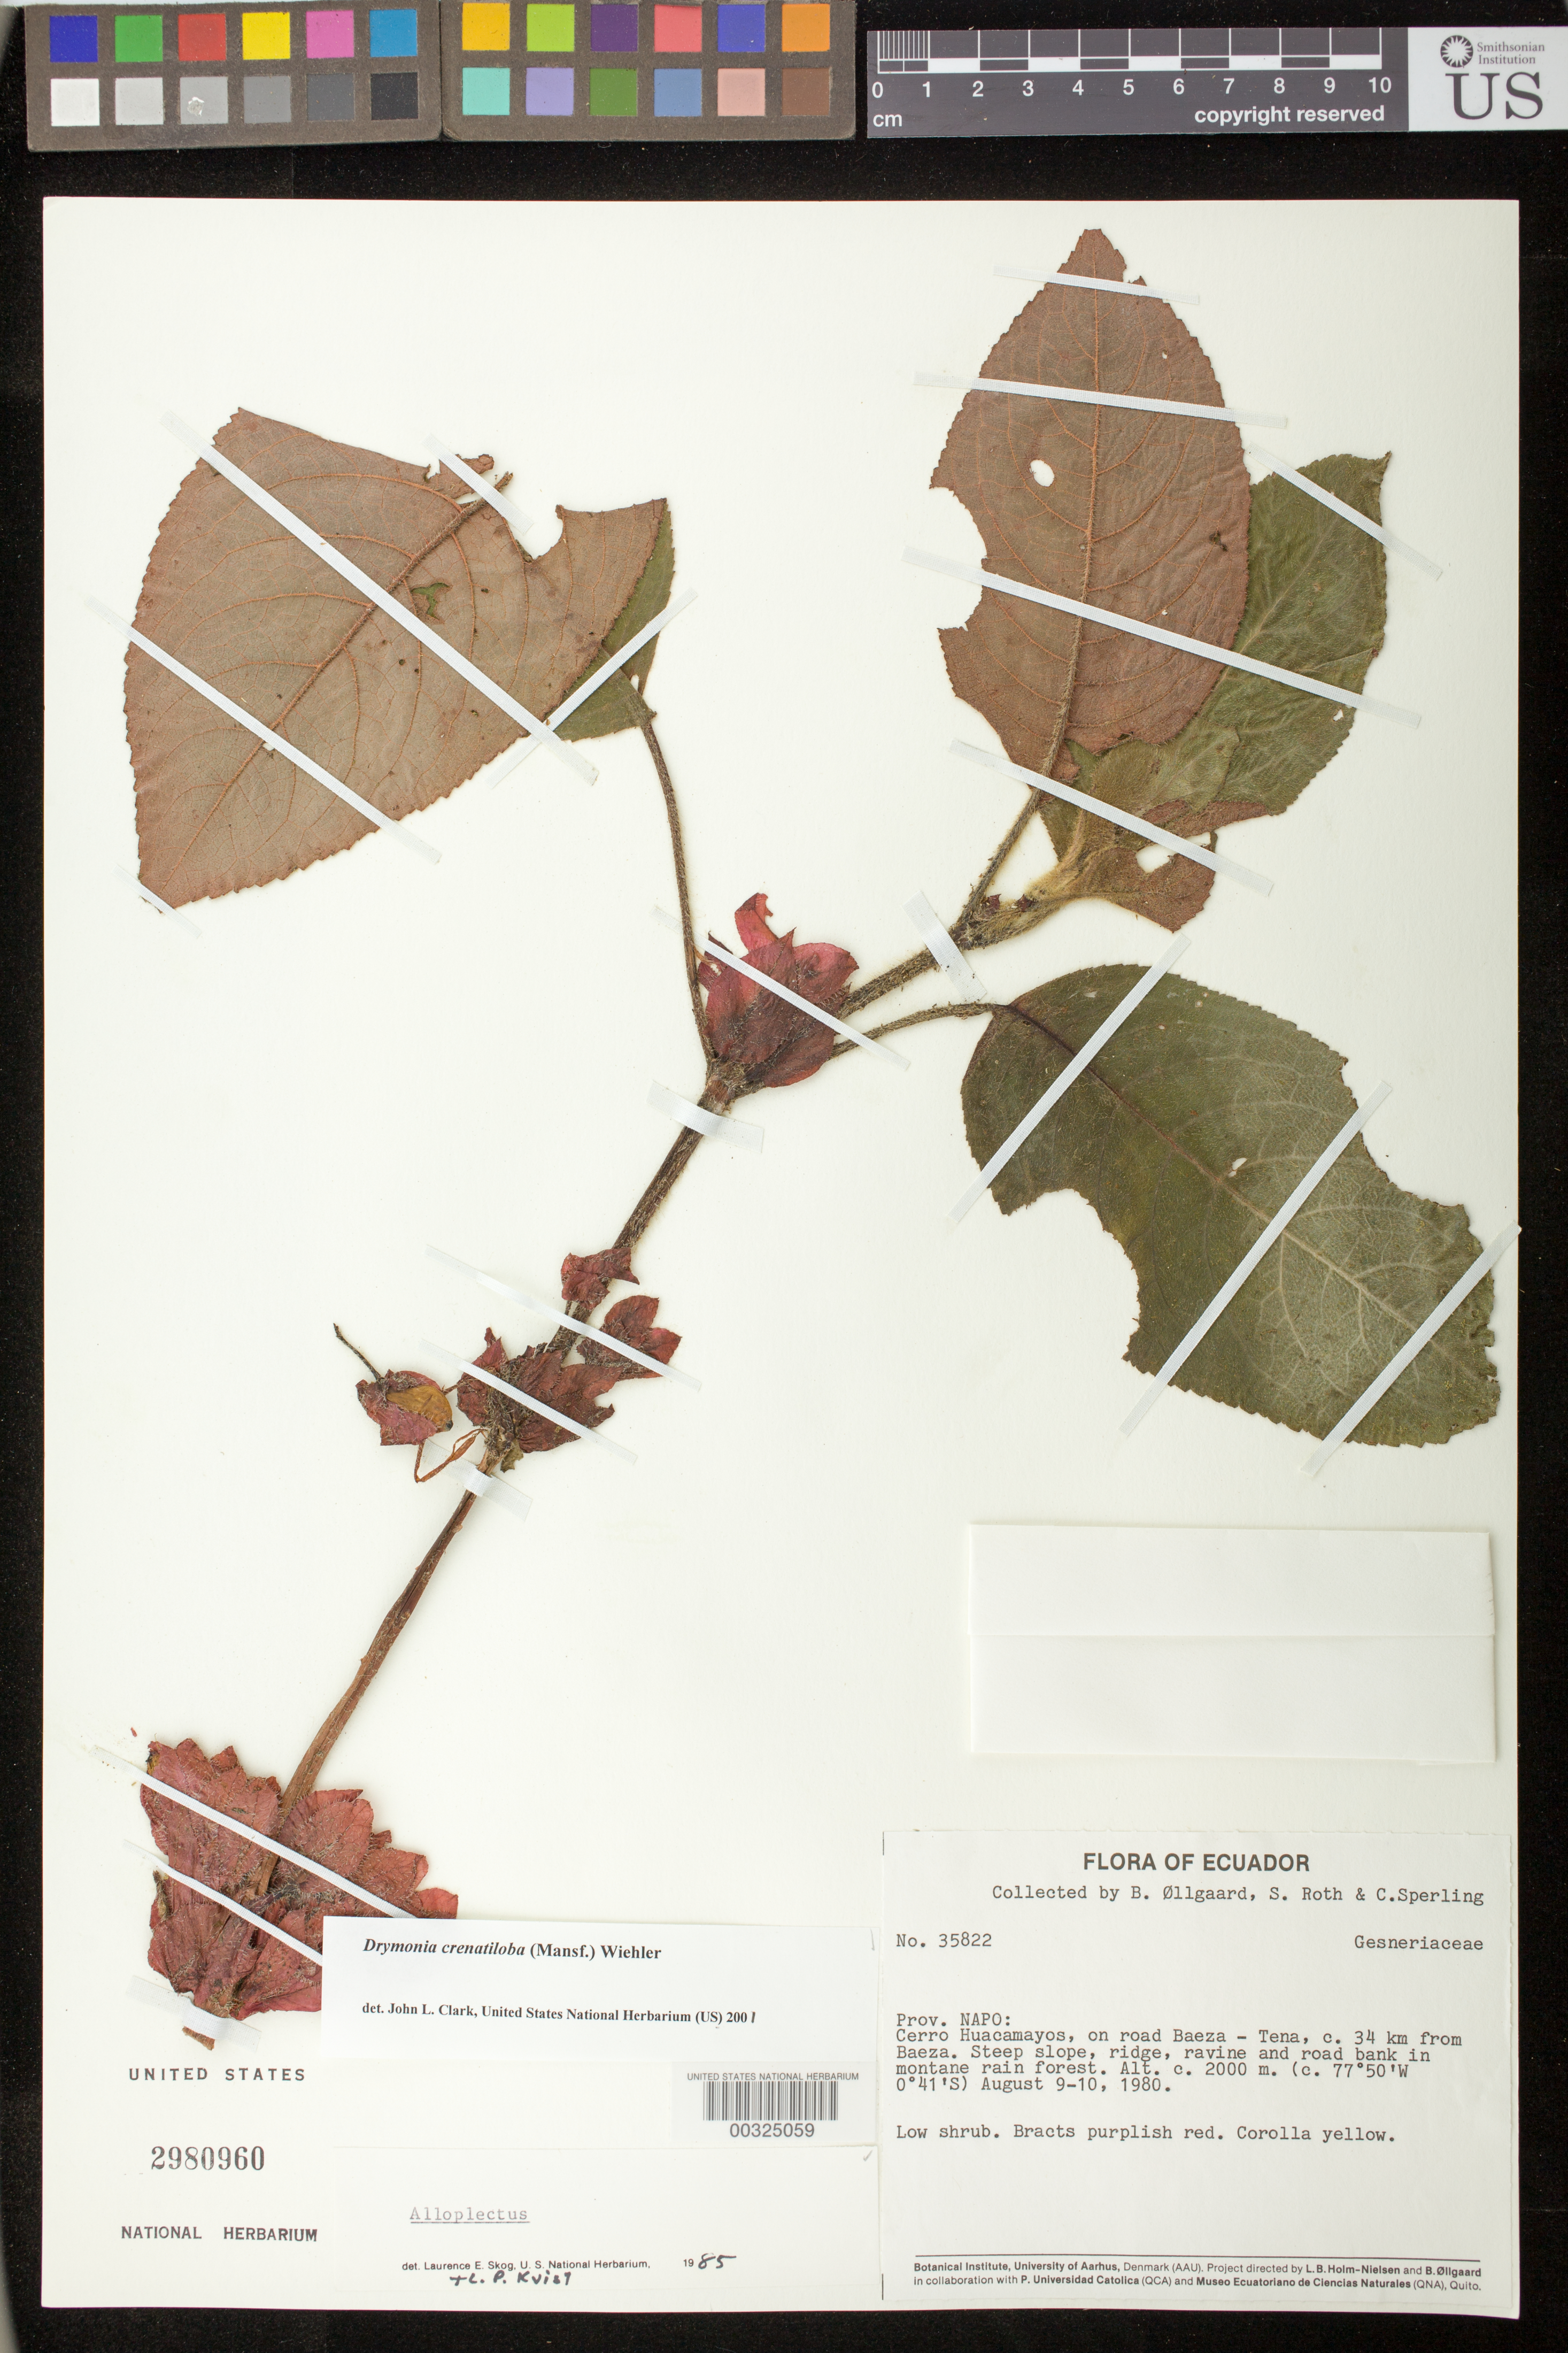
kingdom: Plantae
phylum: Tracheophyta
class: Magnoliopsida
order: Lamiales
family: Gesneriaceae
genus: Drymonia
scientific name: Drymonia crenatiloba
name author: (Mansf.) Wiehler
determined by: Clark, J. L., (SEL), The Marie Selby Botanical Garden (UNITED STATES)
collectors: B. Øllgaard, S. Roth & C. Sperling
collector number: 35822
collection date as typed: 9-10 Aug 1980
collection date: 1980-08-09/1980-08-10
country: Ecuador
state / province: Napo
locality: Cerro Huacamayos, on road Baeza - Tena, c. 34 km from Baeza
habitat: Steep slope, ridge, ravine and road bank in montane rain forest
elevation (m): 2000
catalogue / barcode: US 2980960